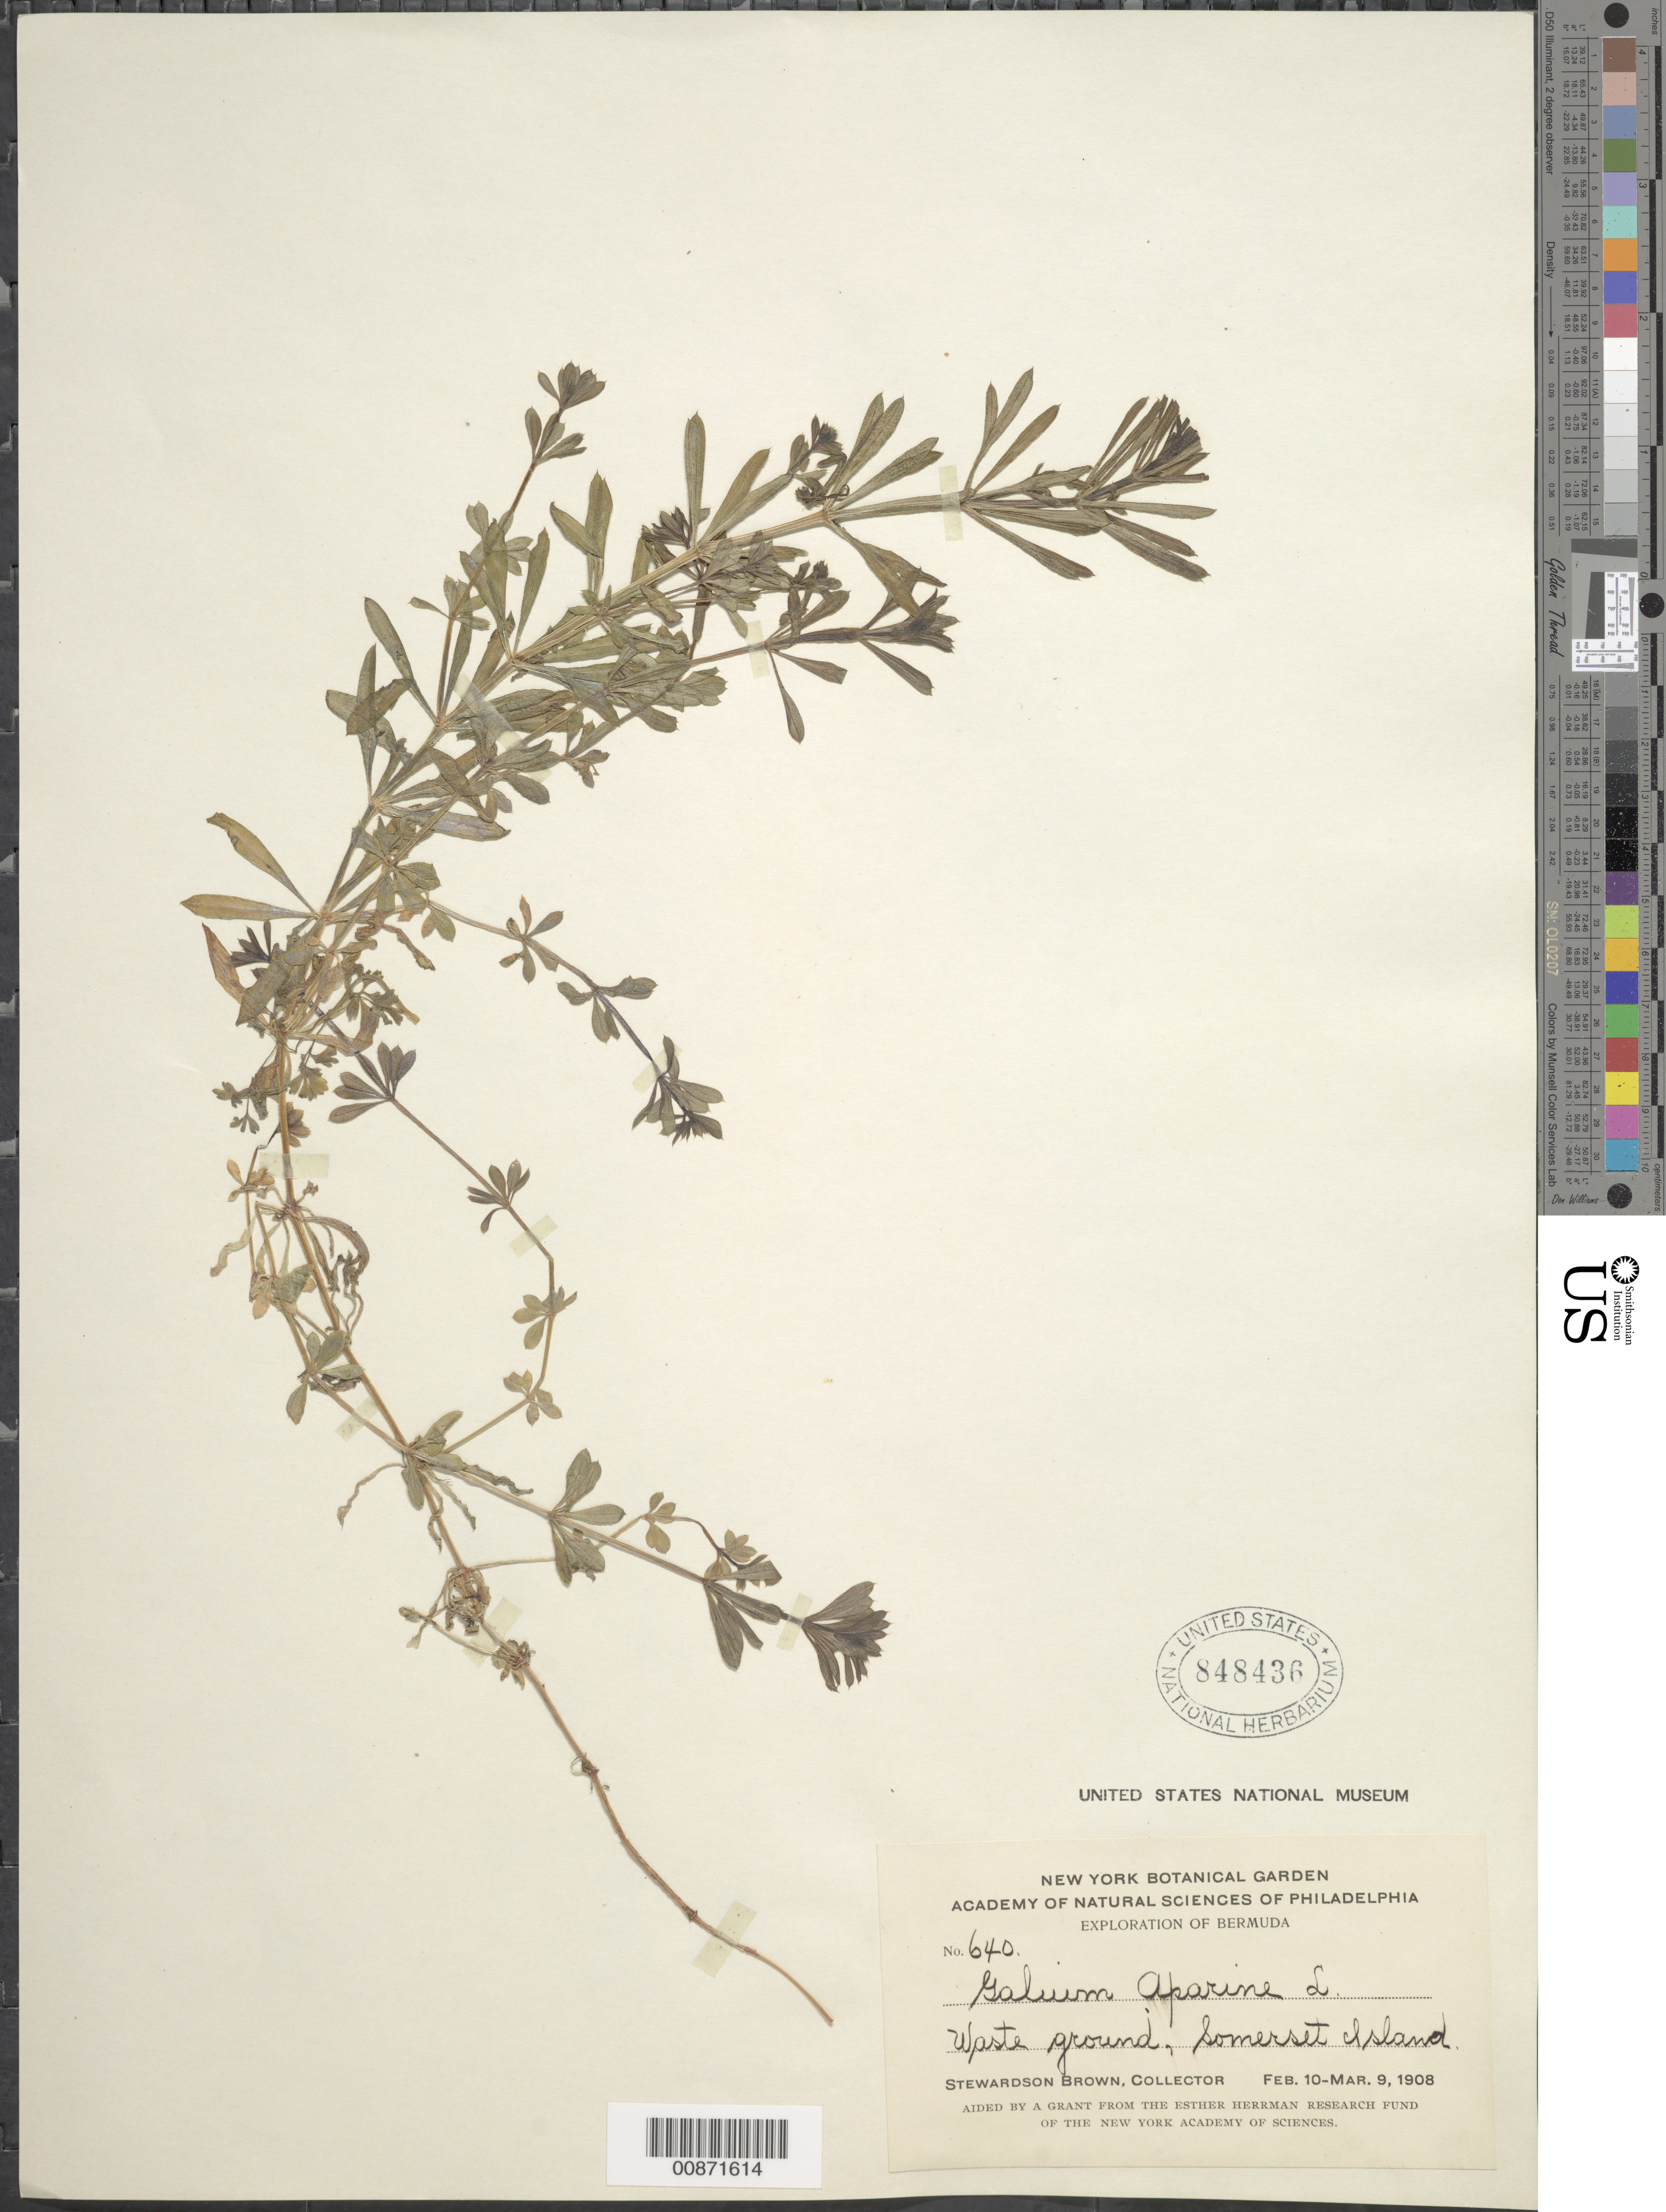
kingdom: Plantae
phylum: Tracheophyta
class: Magnoliopsida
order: Gentianales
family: Rubiaceae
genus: Galium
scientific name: Galium aparine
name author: L.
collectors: S. Brown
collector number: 640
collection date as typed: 10 Feb 1908 to 09 Mar 1908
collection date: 1908-02-10/1908-03-09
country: Bermuda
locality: Somerset Island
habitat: Waste ground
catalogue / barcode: US 848436